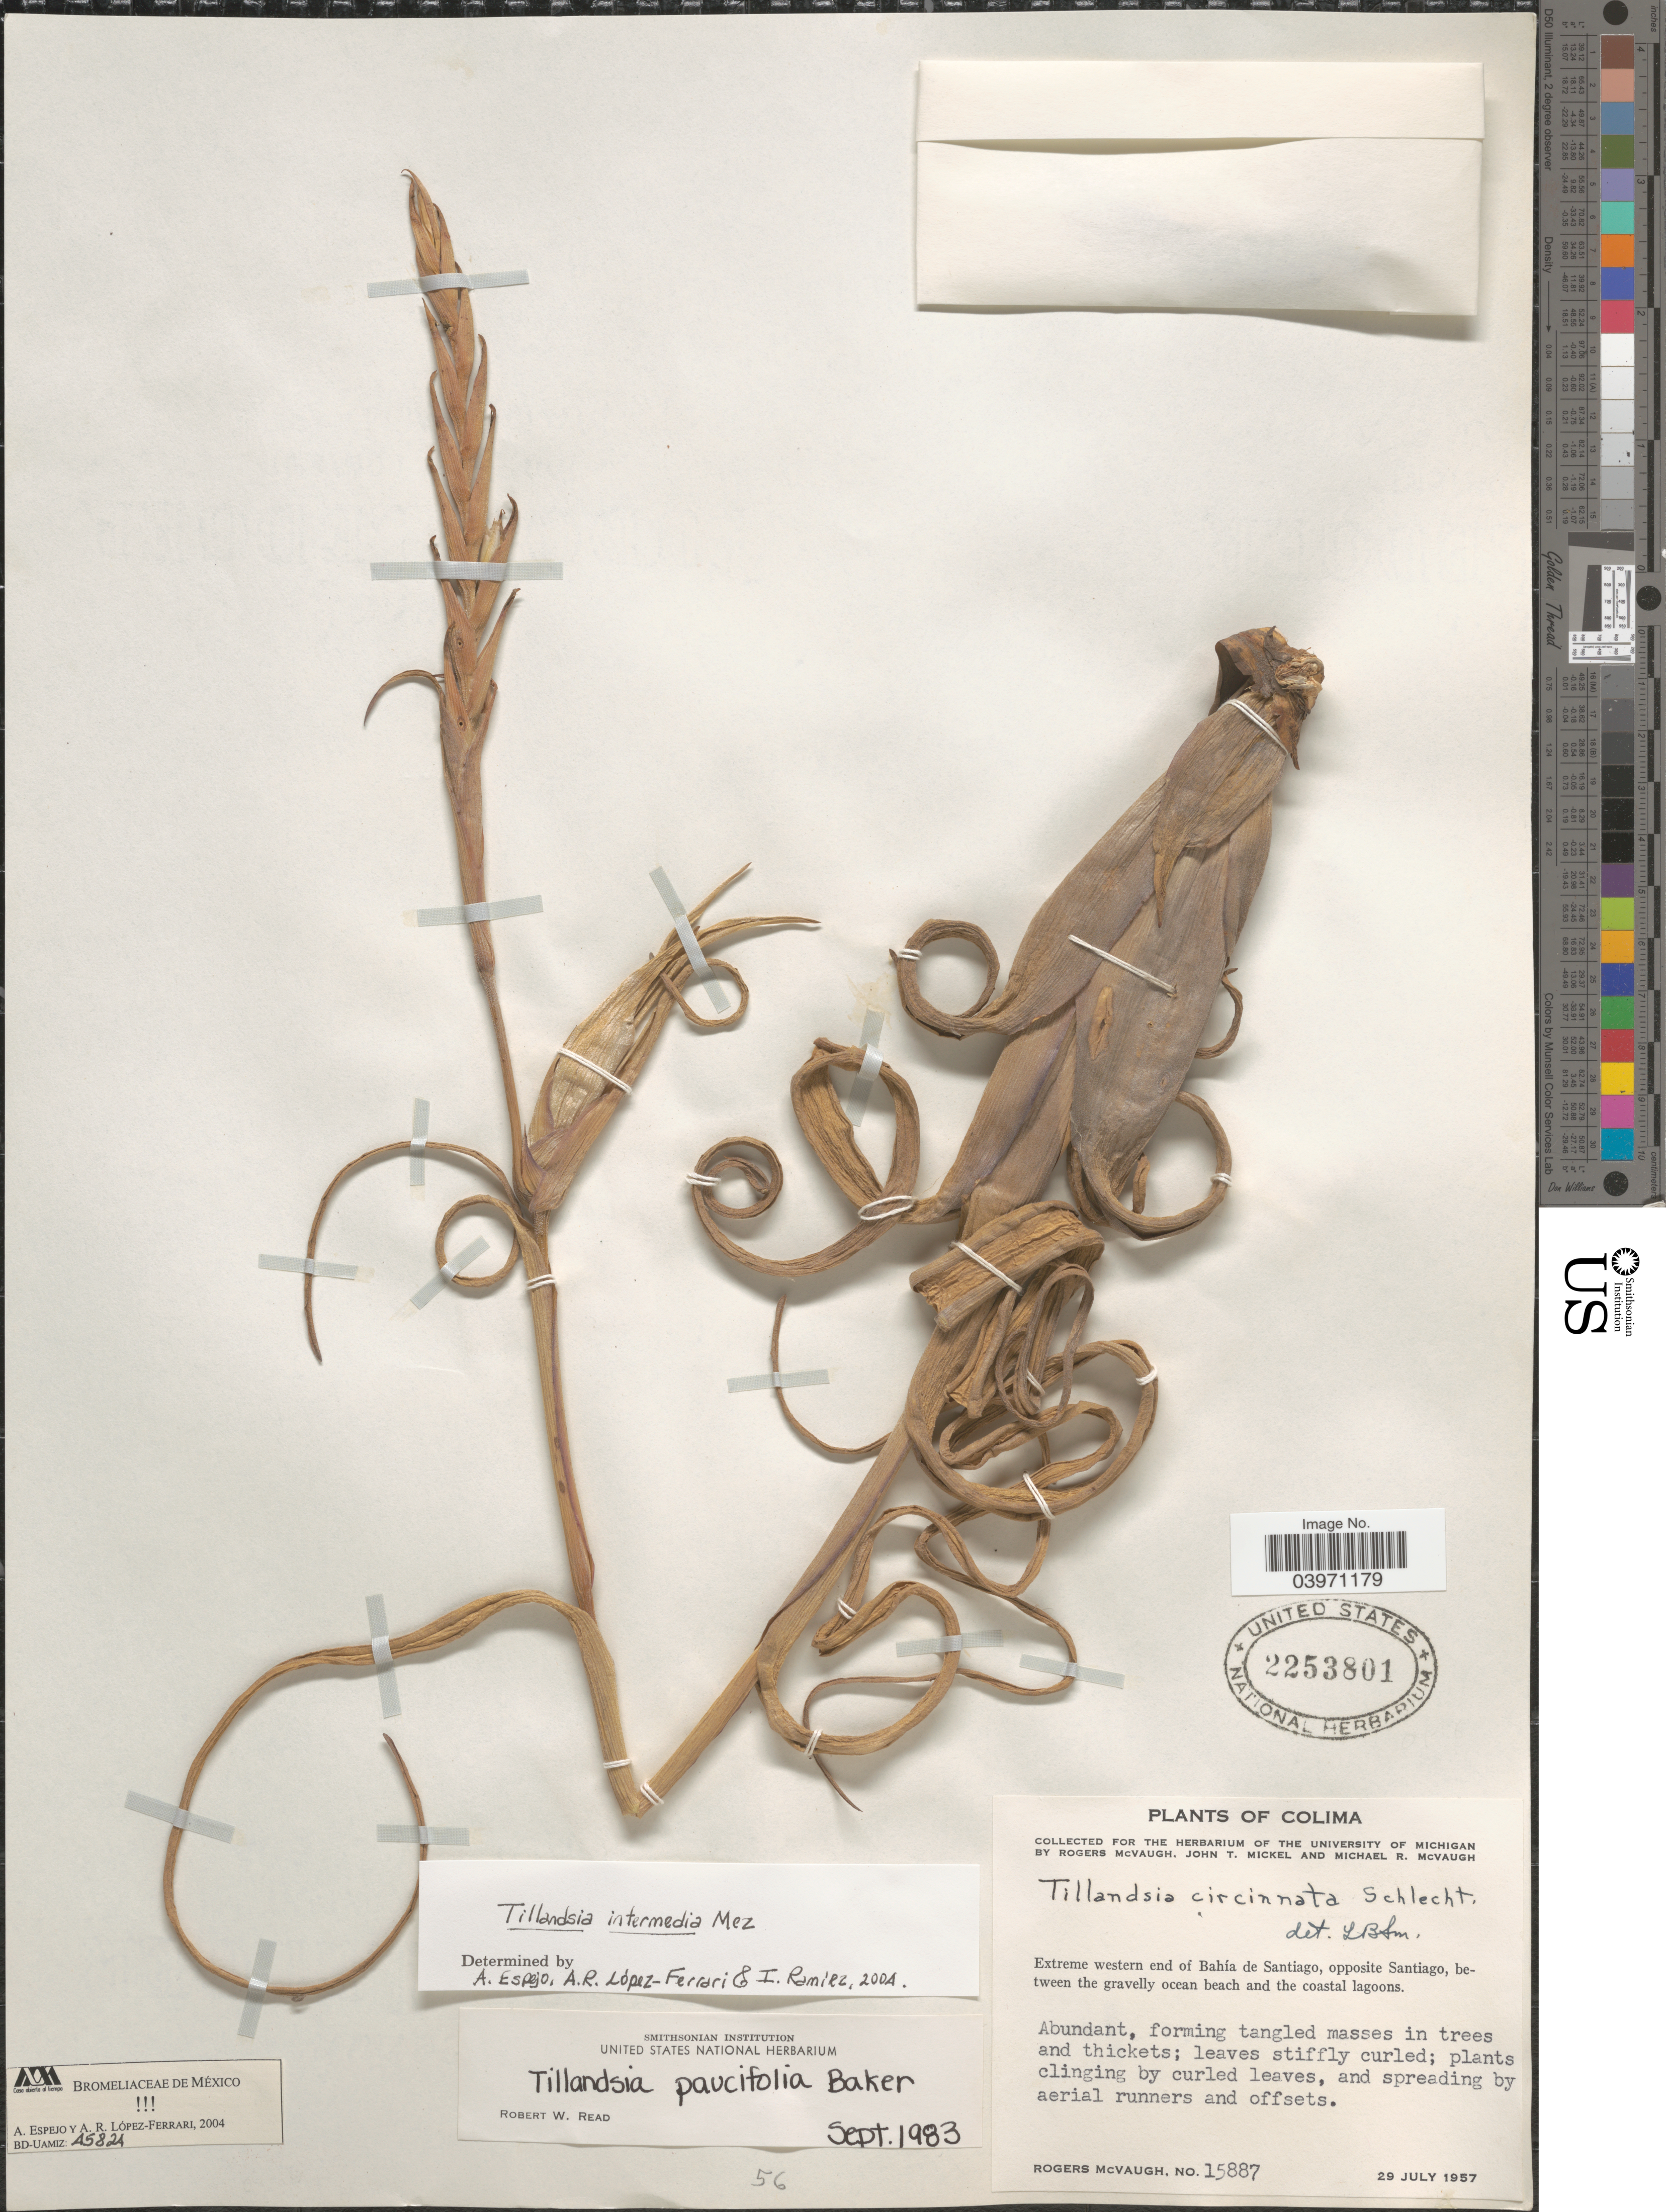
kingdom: Plantae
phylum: Tracheophyta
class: Liliopsida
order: Poales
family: Bromeliaceae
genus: Tillandsia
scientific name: Tillandsia intermedia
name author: Mez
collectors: R. McVaugh, J. Mickel & M. R. McVaugh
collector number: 15887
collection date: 1957-07-29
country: Mexico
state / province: Colima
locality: Extreme western end of Bahía de Santiago, opposite Santiago, between the gravelly ocean beach and the coastal lagoons.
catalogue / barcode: US 2253801